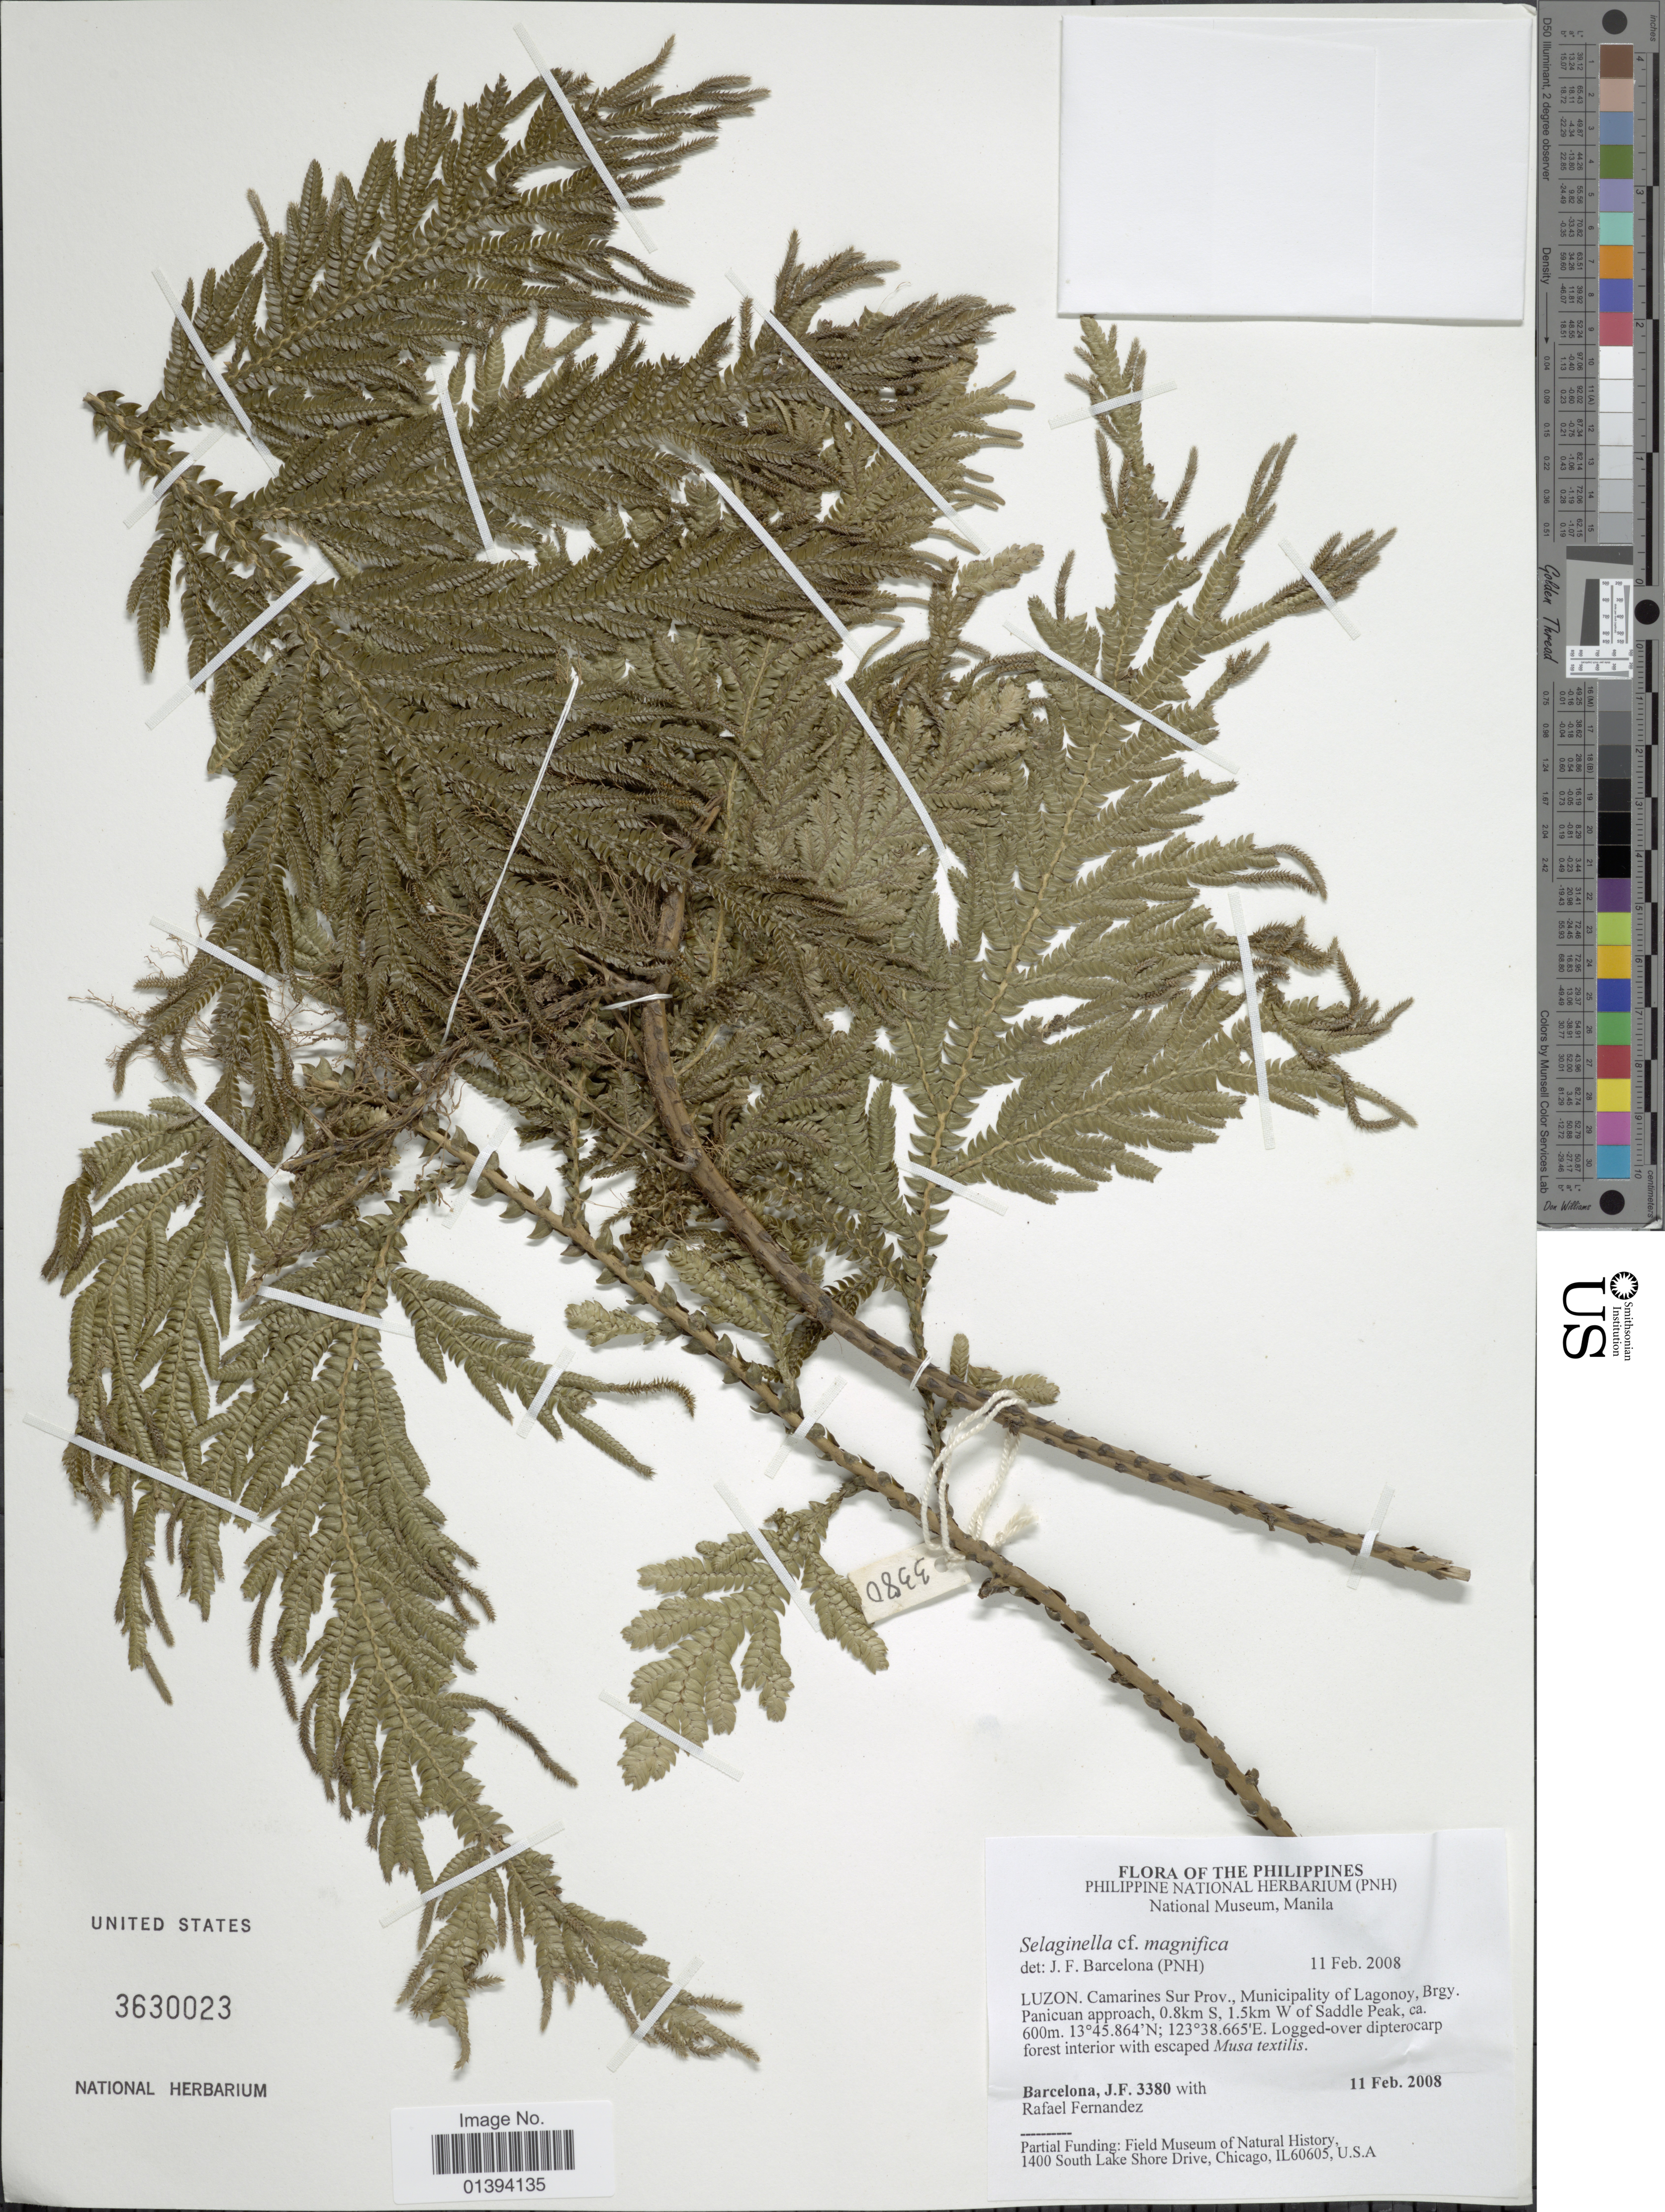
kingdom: Plantae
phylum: Tracheophyta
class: Lycopodiopsida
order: Selaginellales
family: Selaginellaceae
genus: Selaginella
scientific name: Selaginella magnifica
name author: Warb.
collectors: J. F. Barcelona & R. Fernandez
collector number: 3380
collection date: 2008-02-11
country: Philippines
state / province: Central Luzon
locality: Camarines Sur Prov., Municipality of Lagonoy, Brgy. Panicuan approach, 0.8km S, 1.5km W of Saddle Peak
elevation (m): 600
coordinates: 13 45.864 N, 123 38.665 E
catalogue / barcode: US 3630023